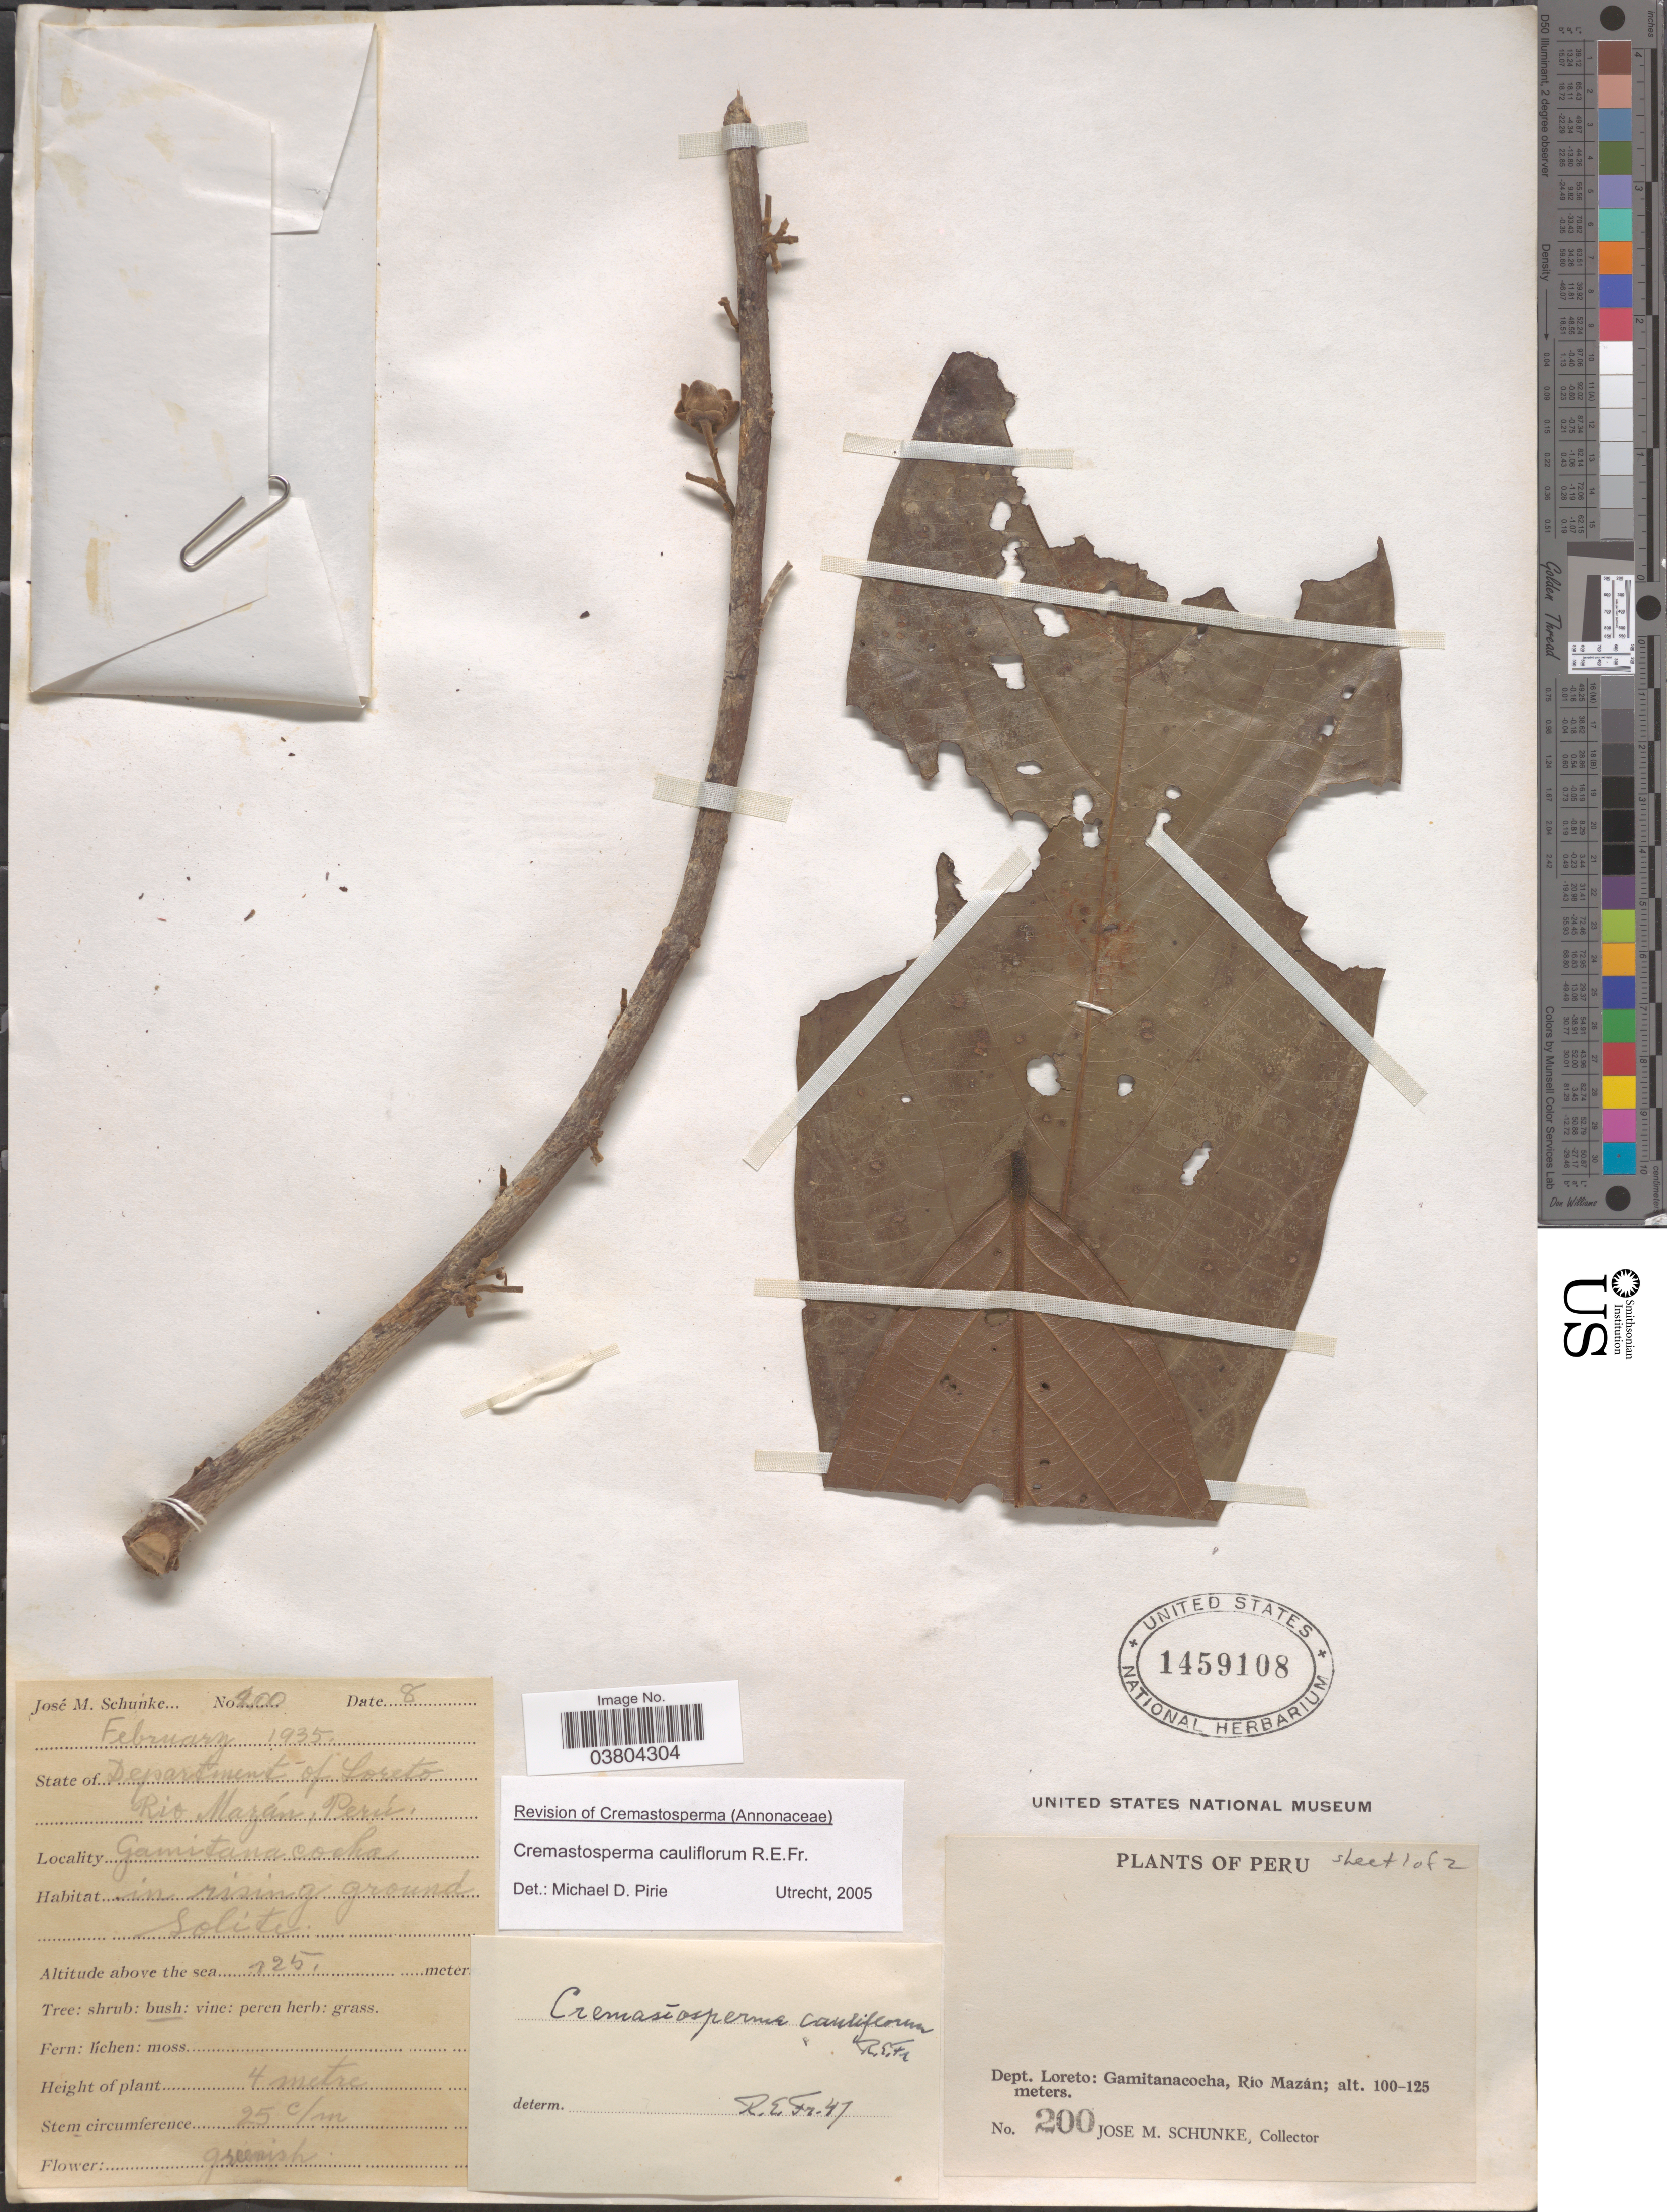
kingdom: Plantae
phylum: Tracheophyta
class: Magnoliopsida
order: Magnoliales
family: Annonaceae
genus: Cremastosperma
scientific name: Cremastosperma cauliflorum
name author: R.E. Fr.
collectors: J. M. Schunke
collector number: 200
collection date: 1935-02-08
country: Peru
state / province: Loreto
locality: Department of Loreto. Rio Mazán Gamitanacocha.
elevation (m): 125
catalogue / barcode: US 1459108